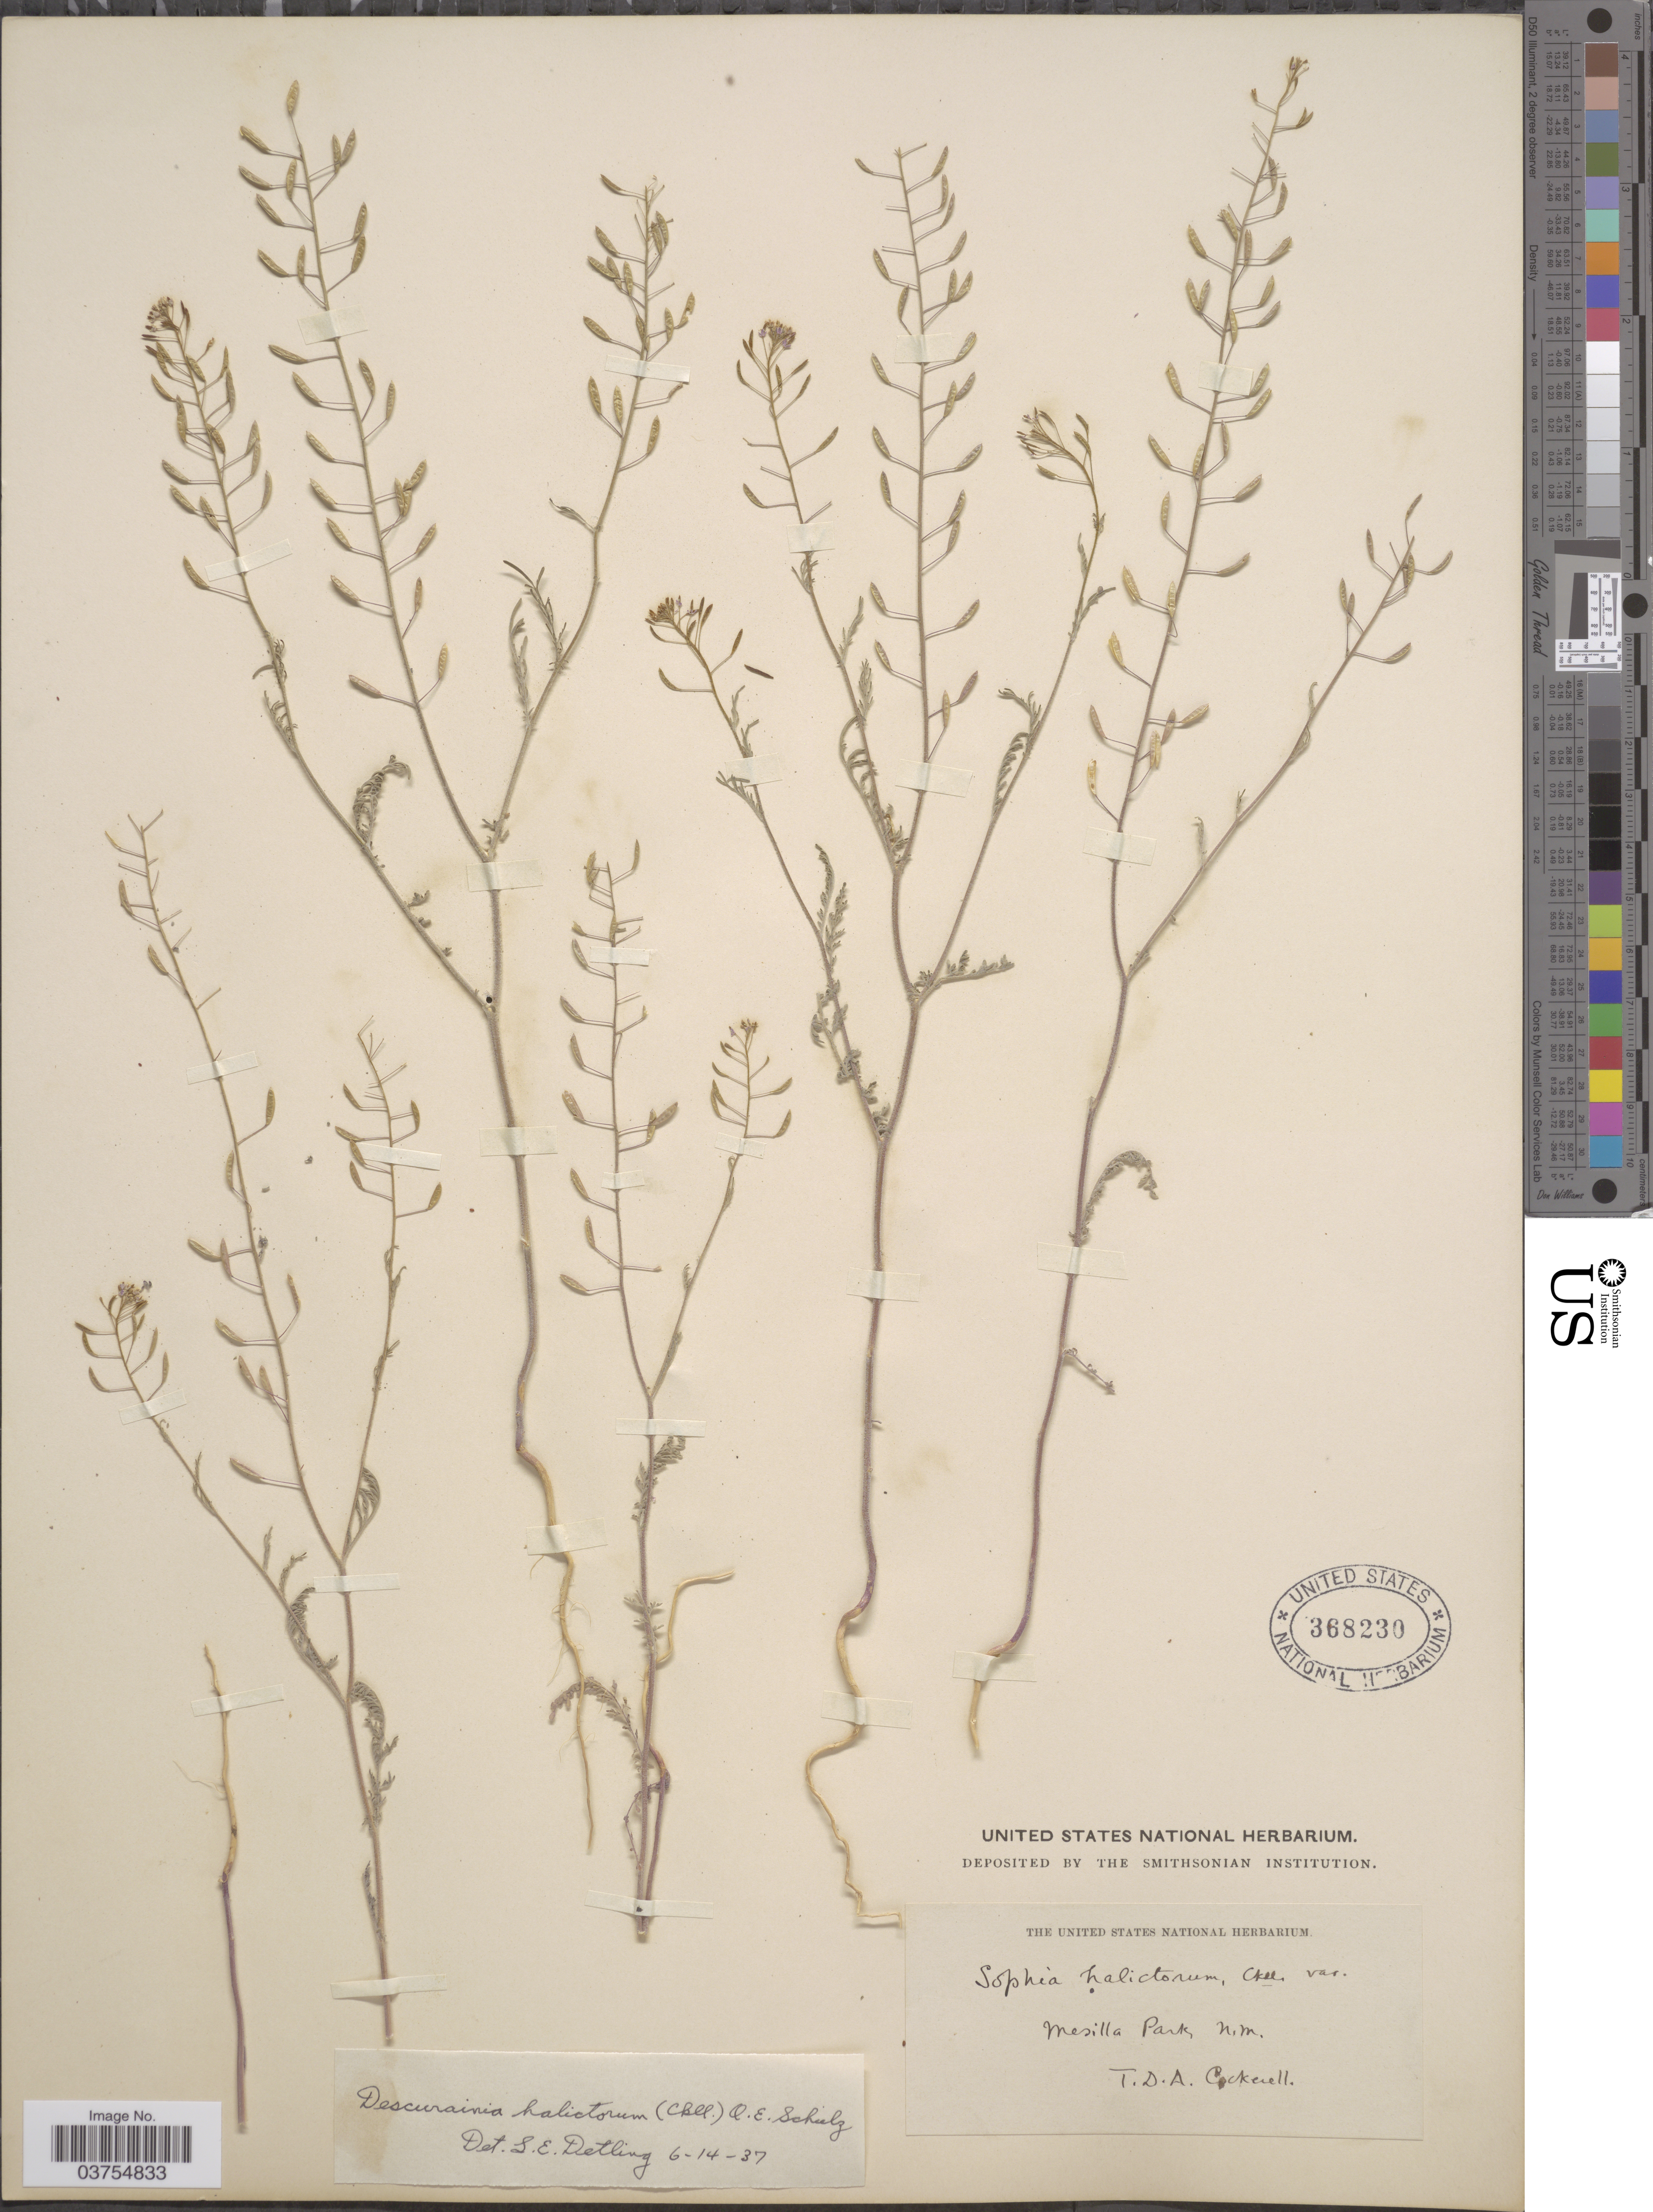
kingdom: Plantae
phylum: Tracheophyta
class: Magnoliopsida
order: Brassicales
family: Brassicaceae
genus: Descurainia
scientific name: Descurainia pinnata subsp. halictorum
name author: (Cockerell) Detling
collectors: T. Cockerell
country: United States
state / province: New Mexico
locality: Mesilla Park.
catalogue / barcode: US 368230